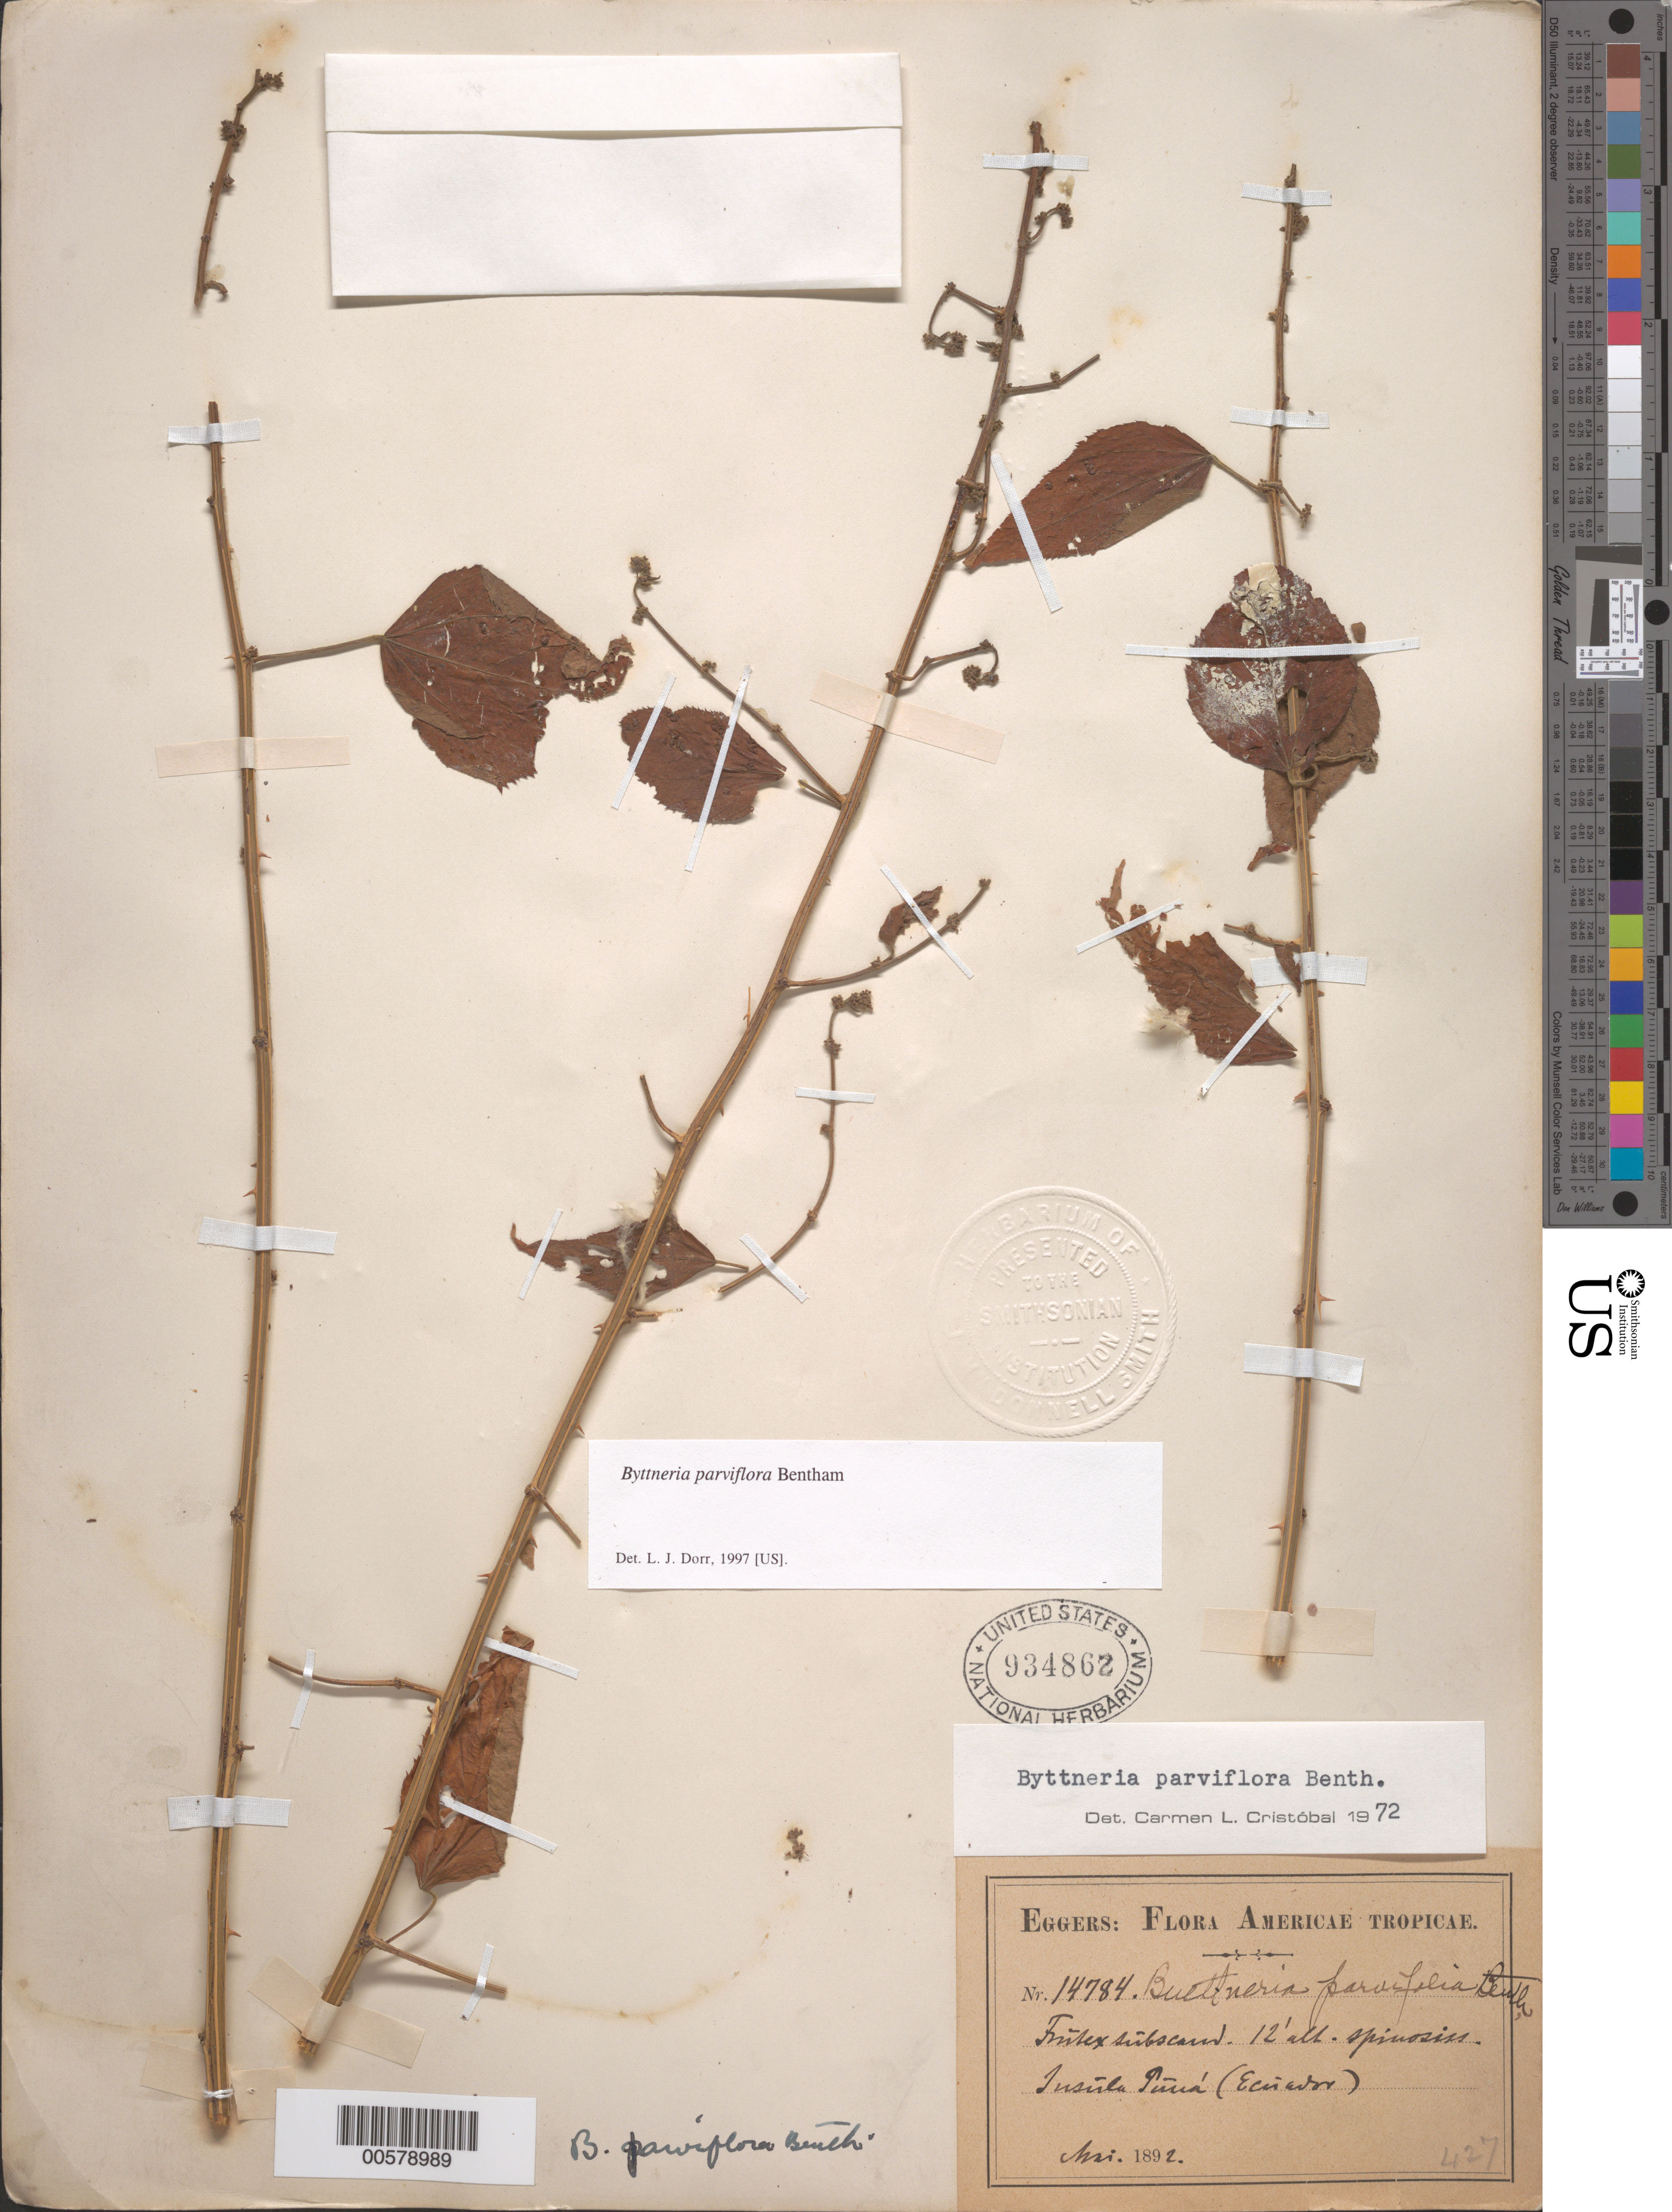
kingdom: Plantae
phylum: Tracheophyta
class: Magnoliopsida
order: Malvales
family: Malvaceae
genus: Byttneria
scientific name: Byttneria parviflora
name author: Benth.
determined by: Cristóbal, C. L.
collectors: H. F. A. von Eggers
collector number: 14784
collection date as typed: May 1892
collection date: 1892-05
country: Ecuador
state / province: Guayas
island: Isla Puná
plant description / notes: A, US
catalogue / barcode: US 934862